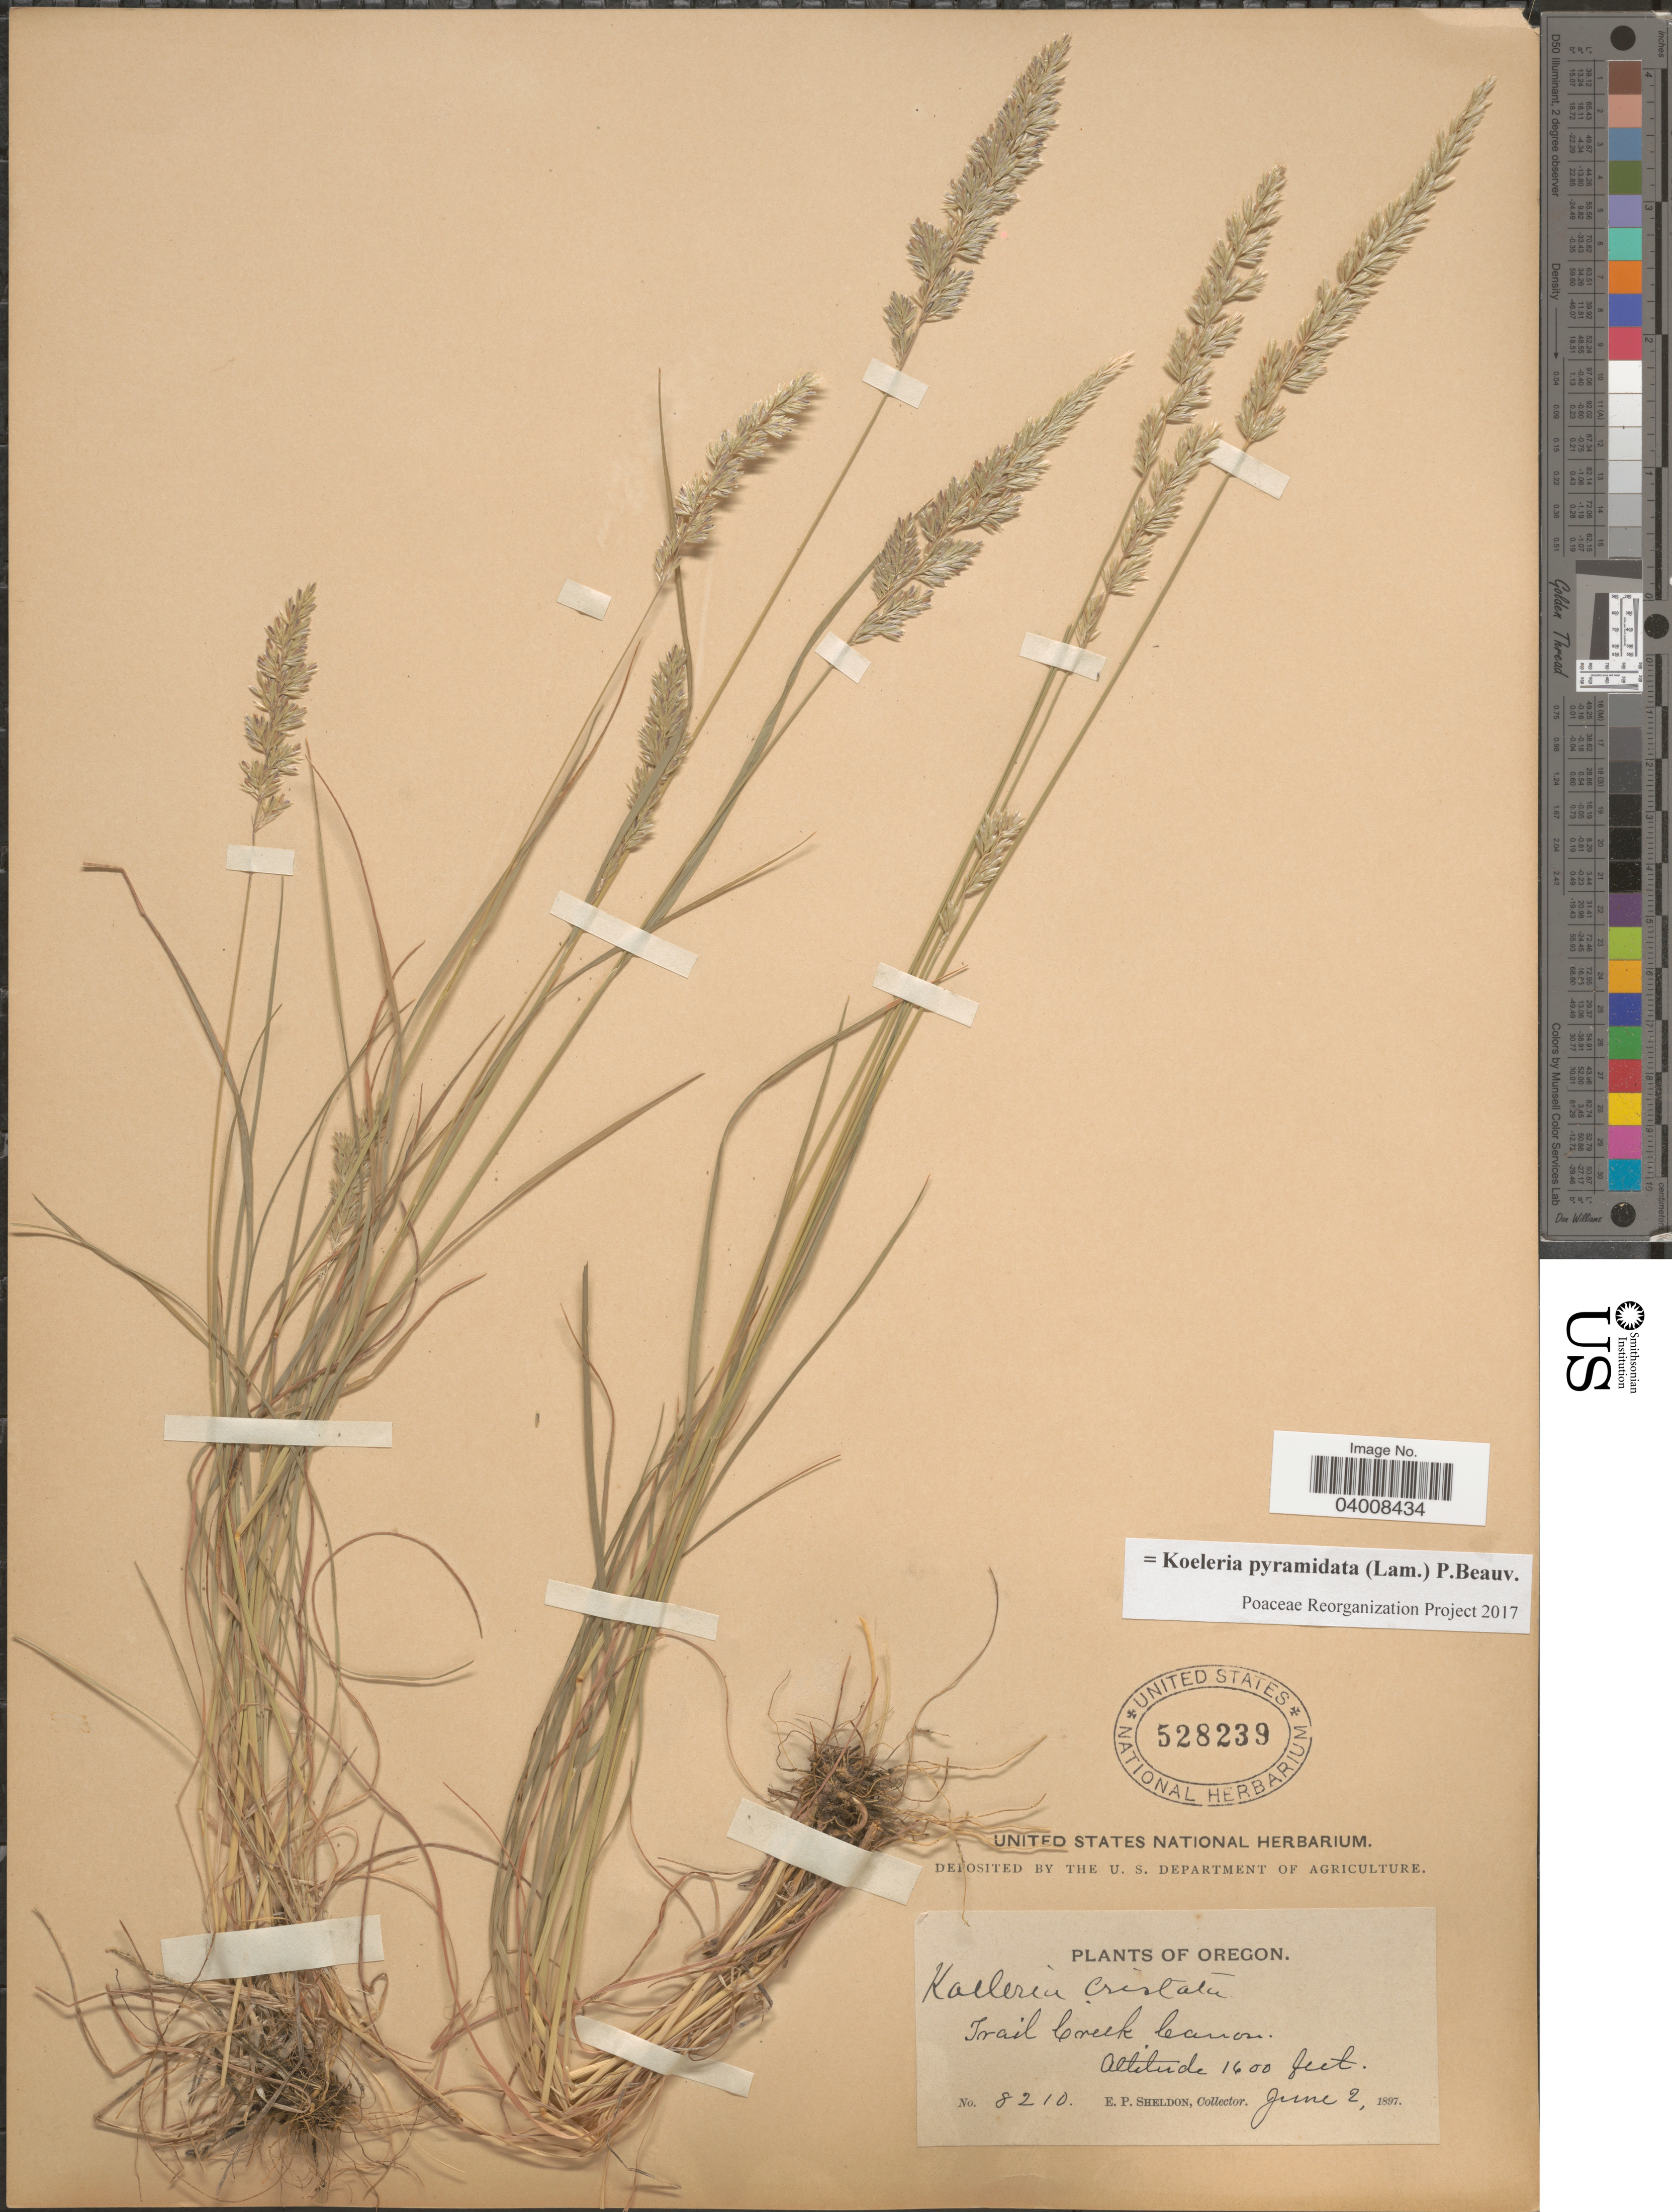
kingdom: Plantae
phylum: Tracheophyta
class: Liliopsida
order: Poales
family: Poaceae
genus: Koeleria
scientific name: Koeleria pyramidata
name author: (Lam.) P. Beauv.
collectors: E. P. Sheldon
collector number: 8210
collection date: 1897-06-02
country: United States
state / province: Oregon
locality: Trail Creek Canon.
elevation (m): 488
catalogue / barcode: US 528239